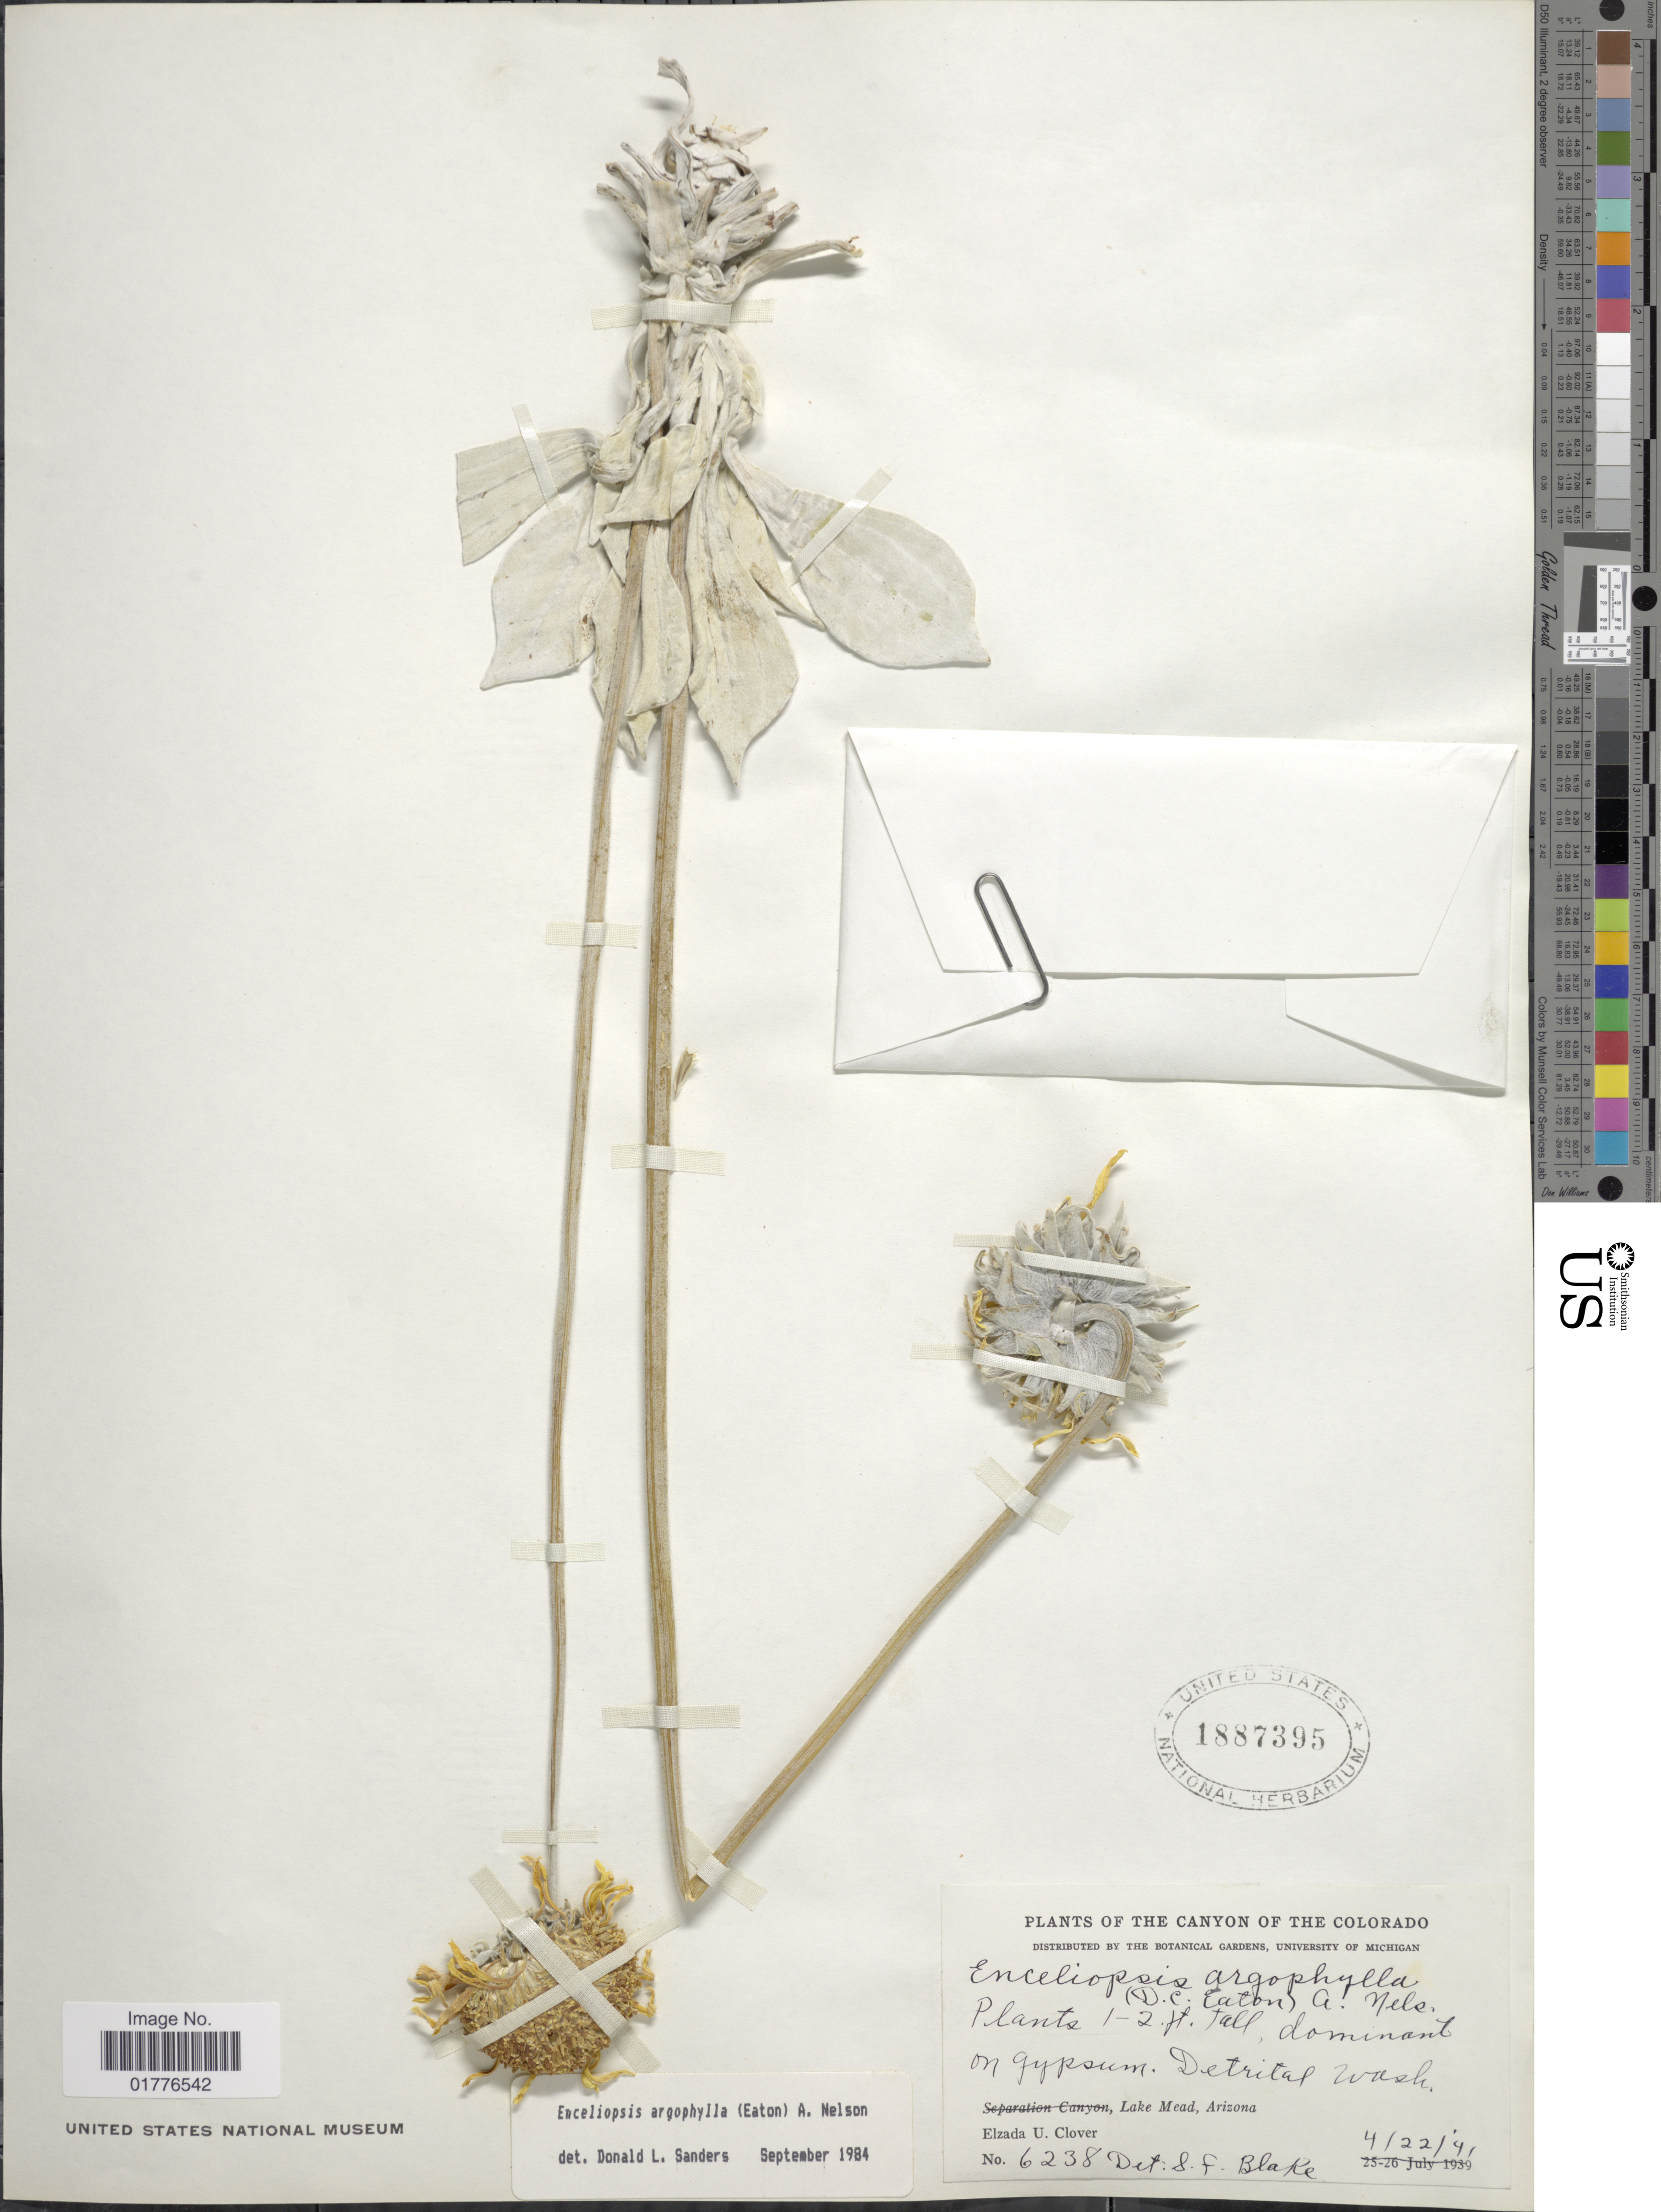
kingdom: Plantae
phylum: Tracheophyta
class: Magnoliopsida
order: Asterales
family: Asteraceae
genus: Enceliopsis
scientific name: Enceliopsis argophylla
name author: (D.C. Eaton) A. Nelson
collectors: E. U. Clover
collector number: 6238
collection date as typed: Transcribed d/m/y: 22/4/41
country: United States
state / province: Arizona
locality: Canyon of the Colorado. Lake Mead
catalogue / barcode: US 1887395